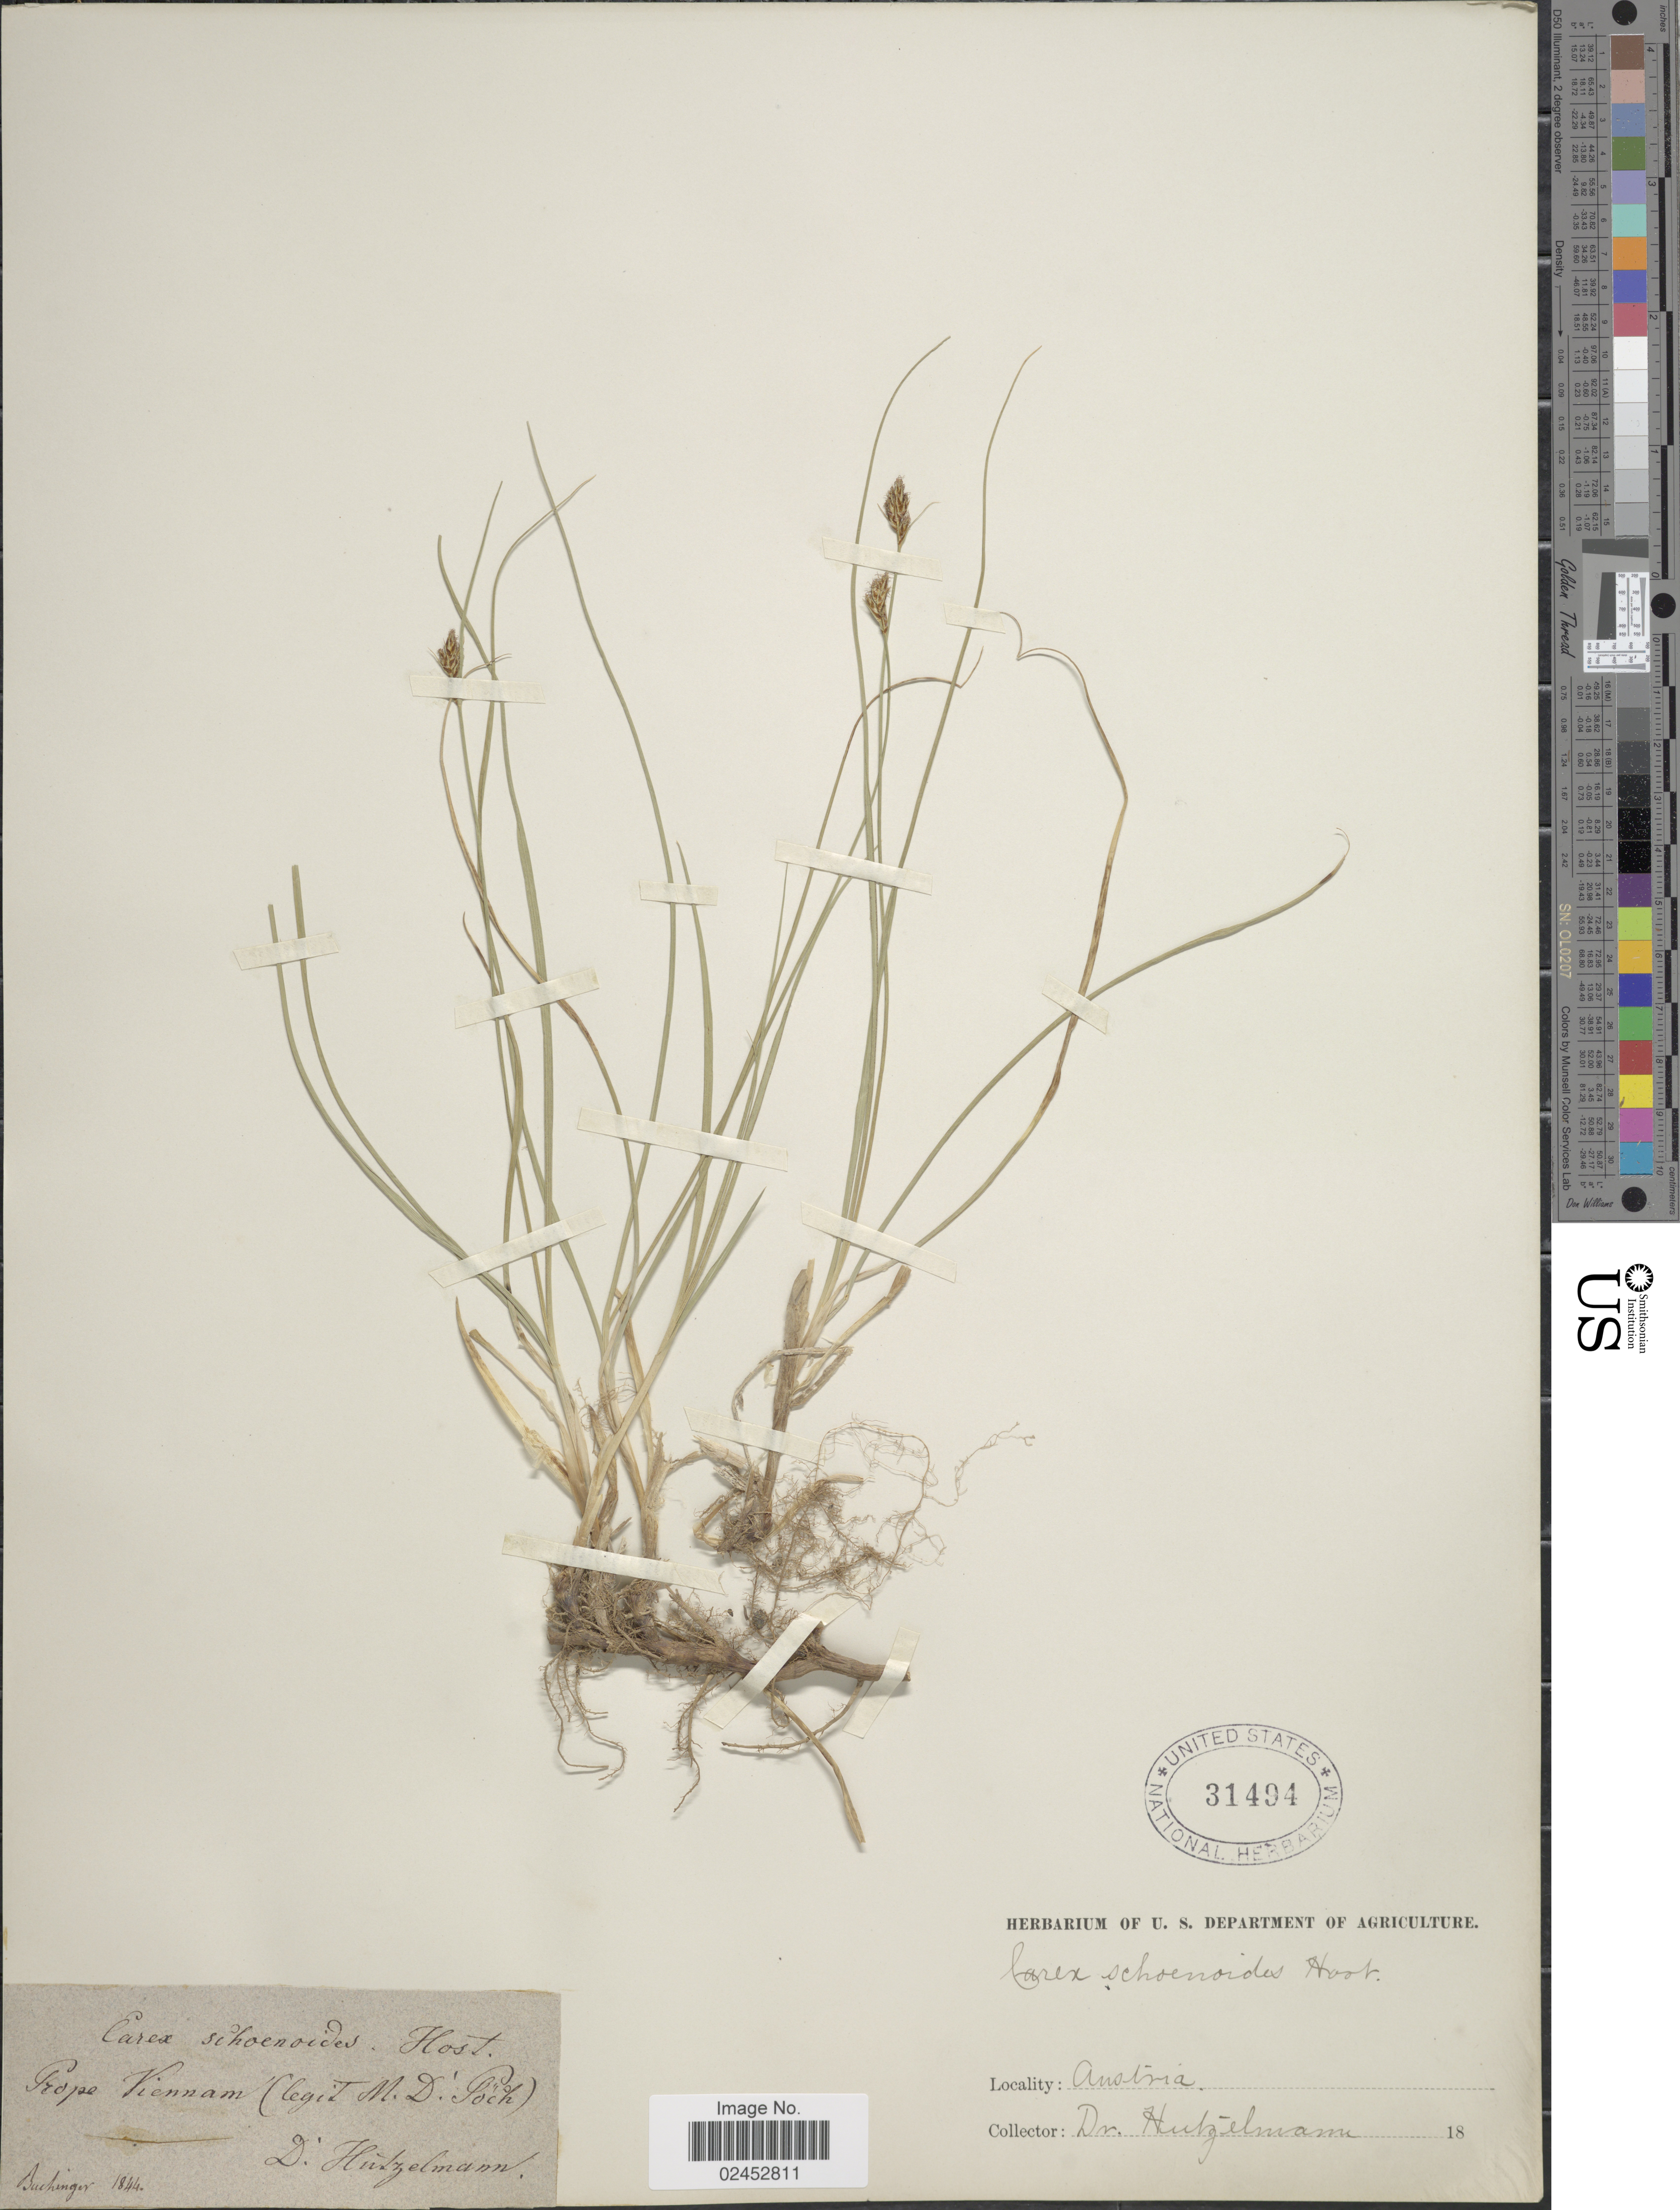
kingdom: Plantae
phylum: Tracheophyta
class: Liliopsida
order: Poales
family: Cyperaceae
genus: Carex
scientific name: Carex schoenoides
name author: Host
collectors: Hutzelmann & M. Pöch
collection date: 1844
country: Austria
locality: Prope Viennam, Buchinger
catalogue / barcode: US 31494